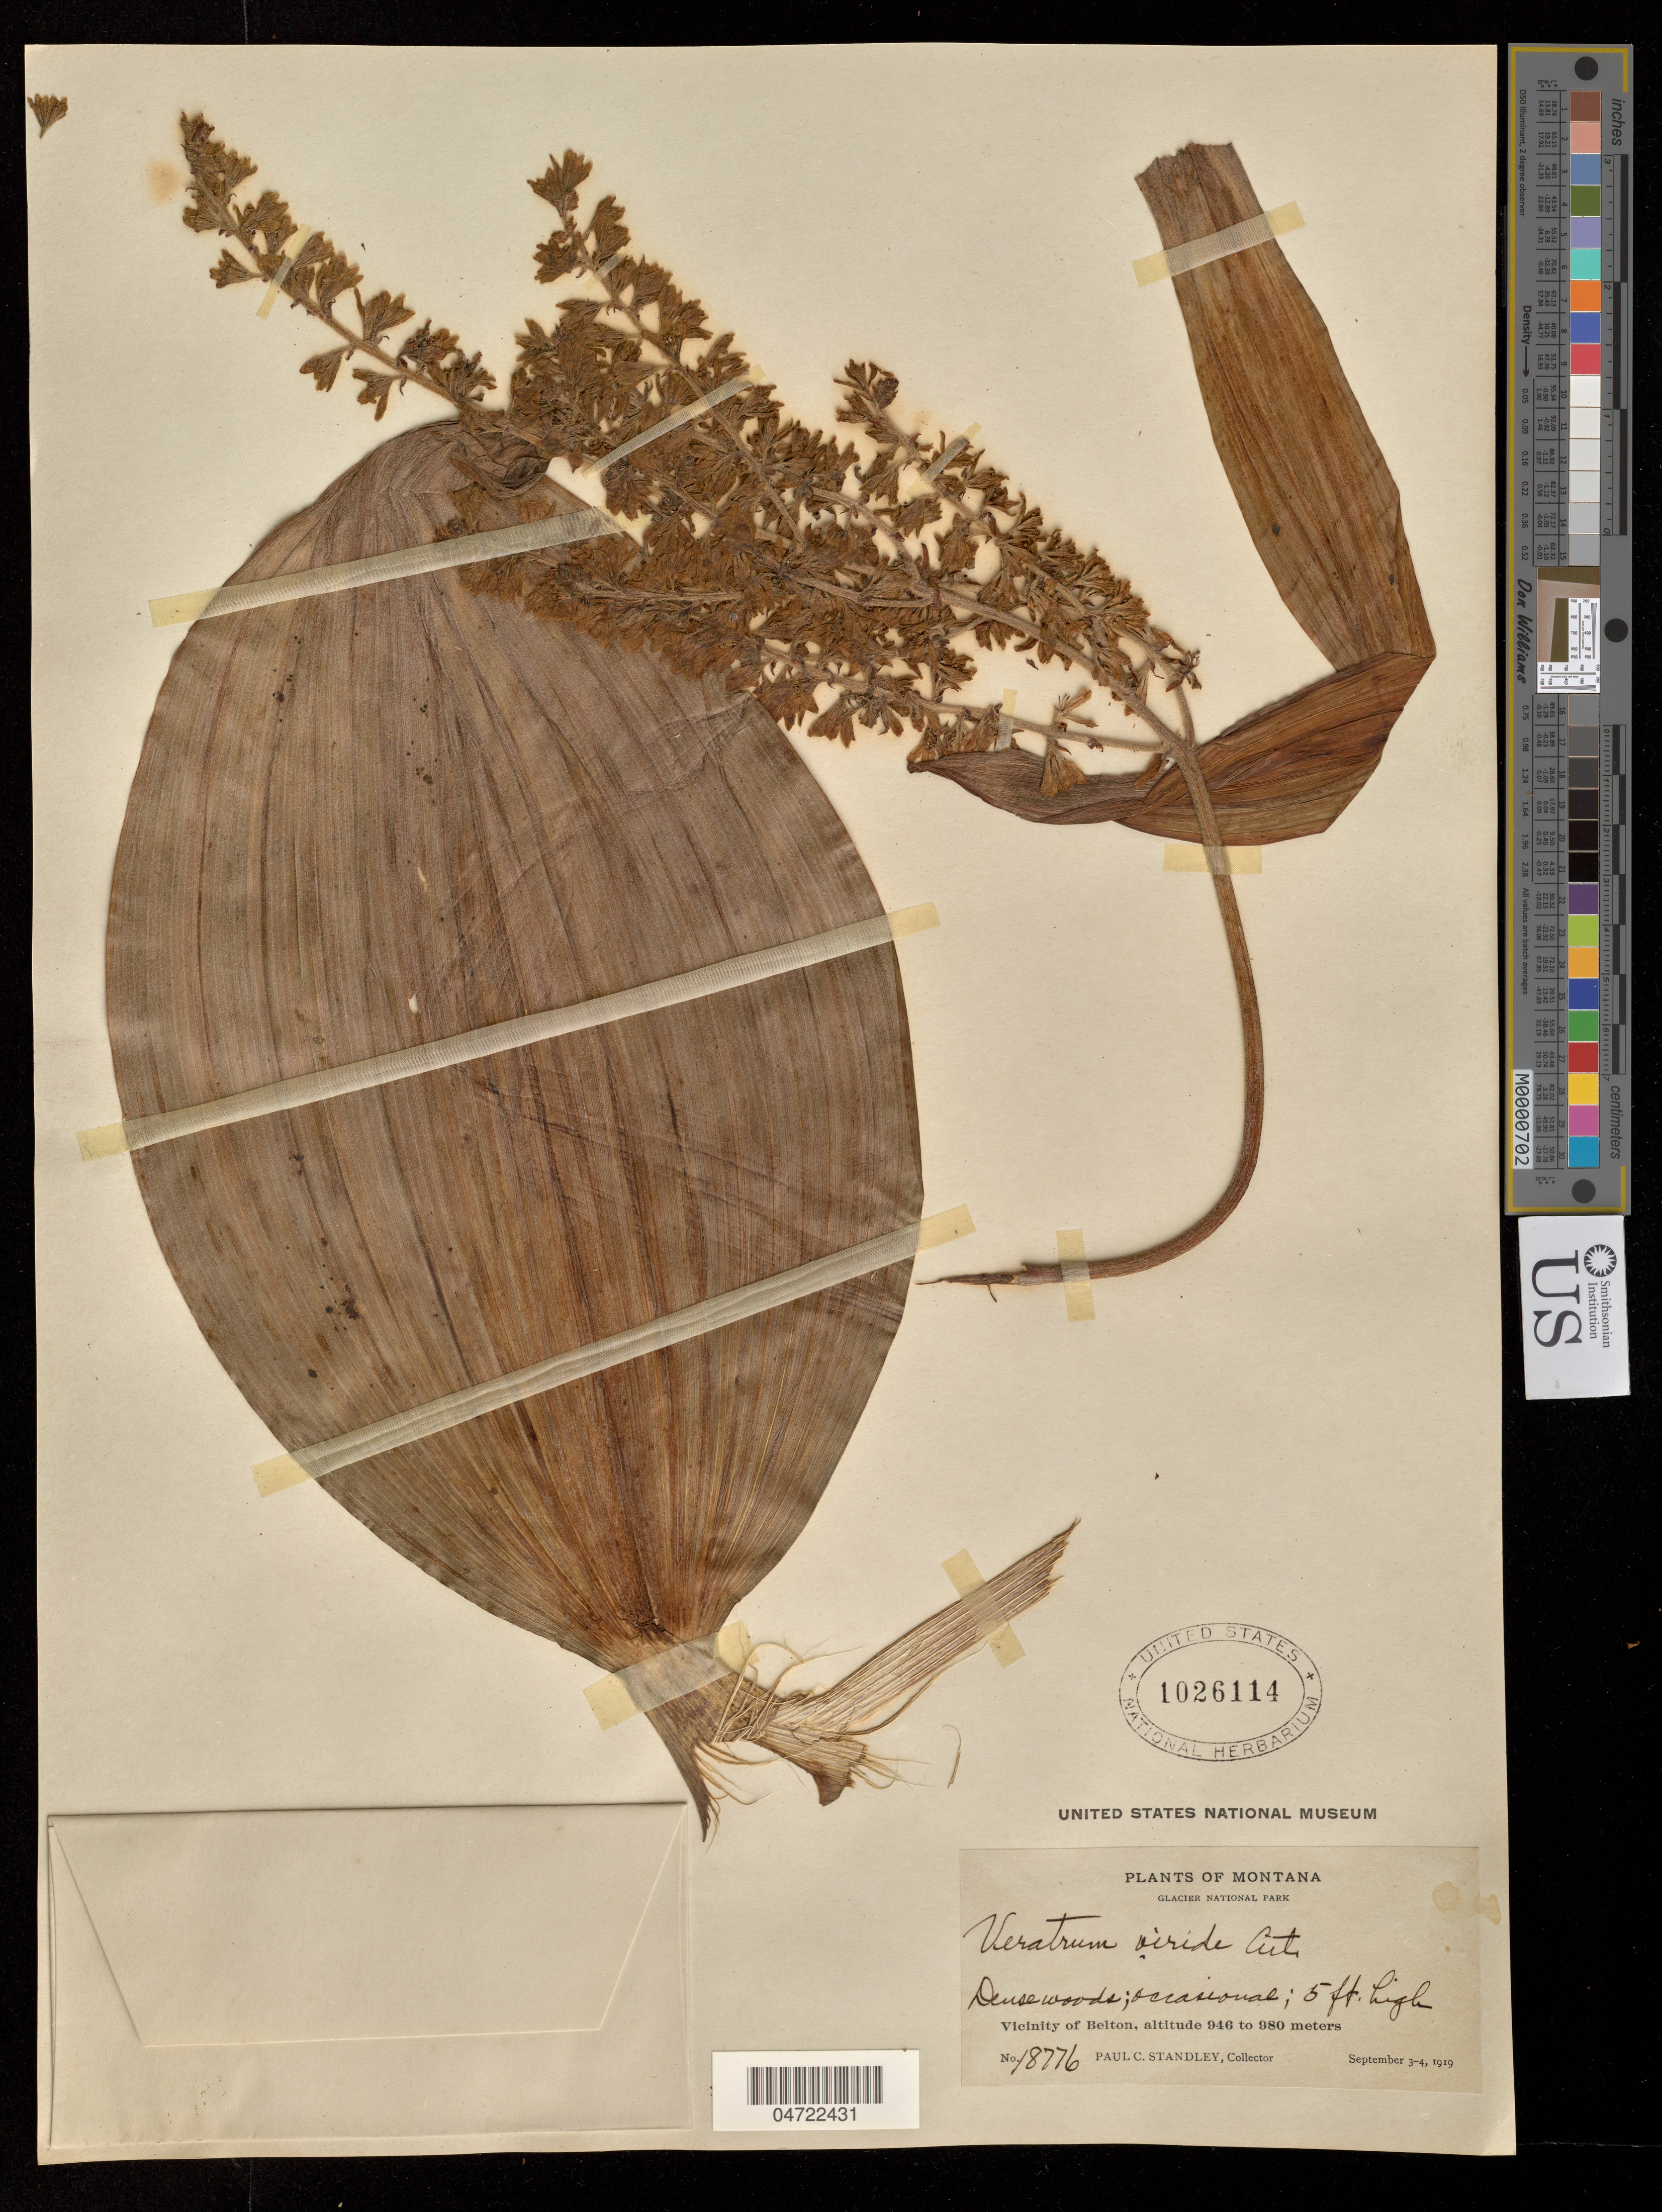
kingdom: Plantae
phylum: Tracheophyta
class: Liliopsida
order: Liliales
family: Melanthiaceae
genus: Veratrum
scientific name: Veratrum viride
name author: Aiton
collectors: P. C. Standley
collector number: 18776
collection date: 1919-09-03/1919-09-04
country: United States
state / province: Montana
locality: Vicinity of Belton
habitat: Dense woods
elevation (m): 946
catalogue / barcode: US 1026114